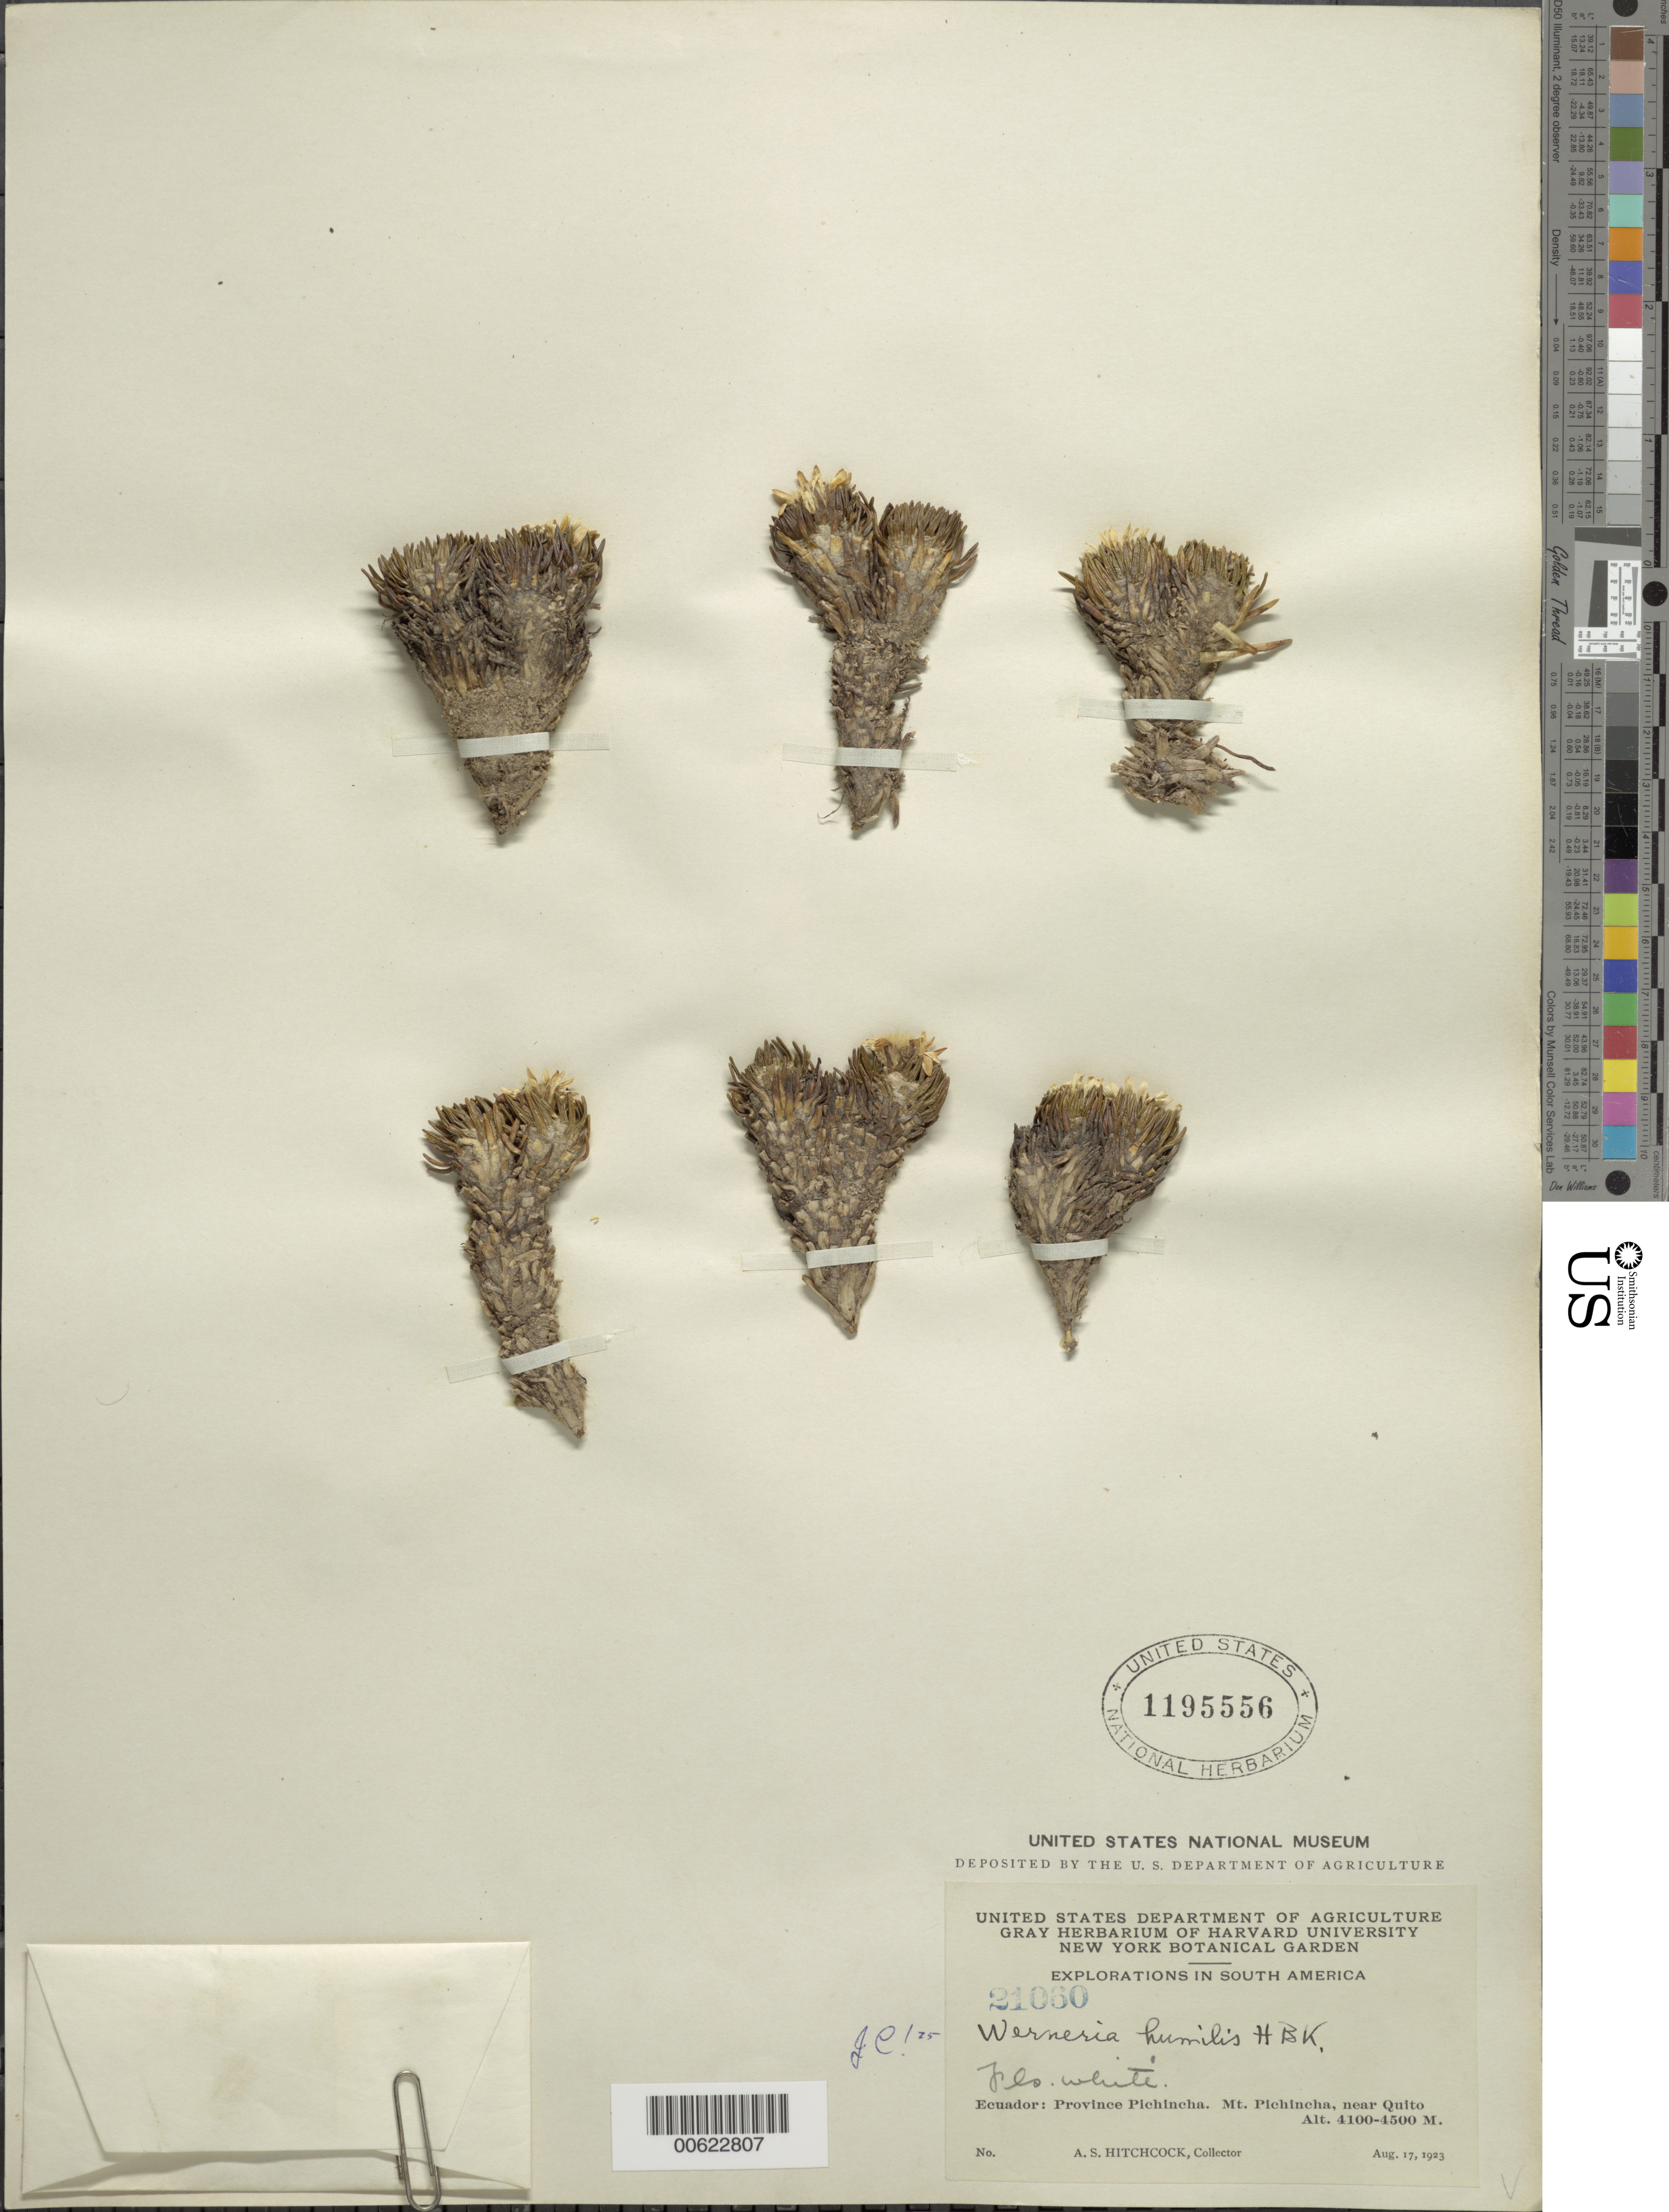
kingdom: Plantae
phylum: Tracheophyta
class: Magnoliopsida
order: Asterales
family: Asteraceae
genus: Xenophyllum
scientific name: Xenophyllum humile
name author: (Kunth) V.A. Funk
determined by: Funk, Vicki A., (BOT), Smithsonian Institution - National Museum of Natural History (UNITED STATES)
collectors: A. Hitchcock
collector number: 21060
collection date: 1923-08-17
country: Ecuador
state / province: Pichincha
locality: Mt. Pichincha, near Quito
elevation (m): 4100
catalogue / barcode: US 1195556